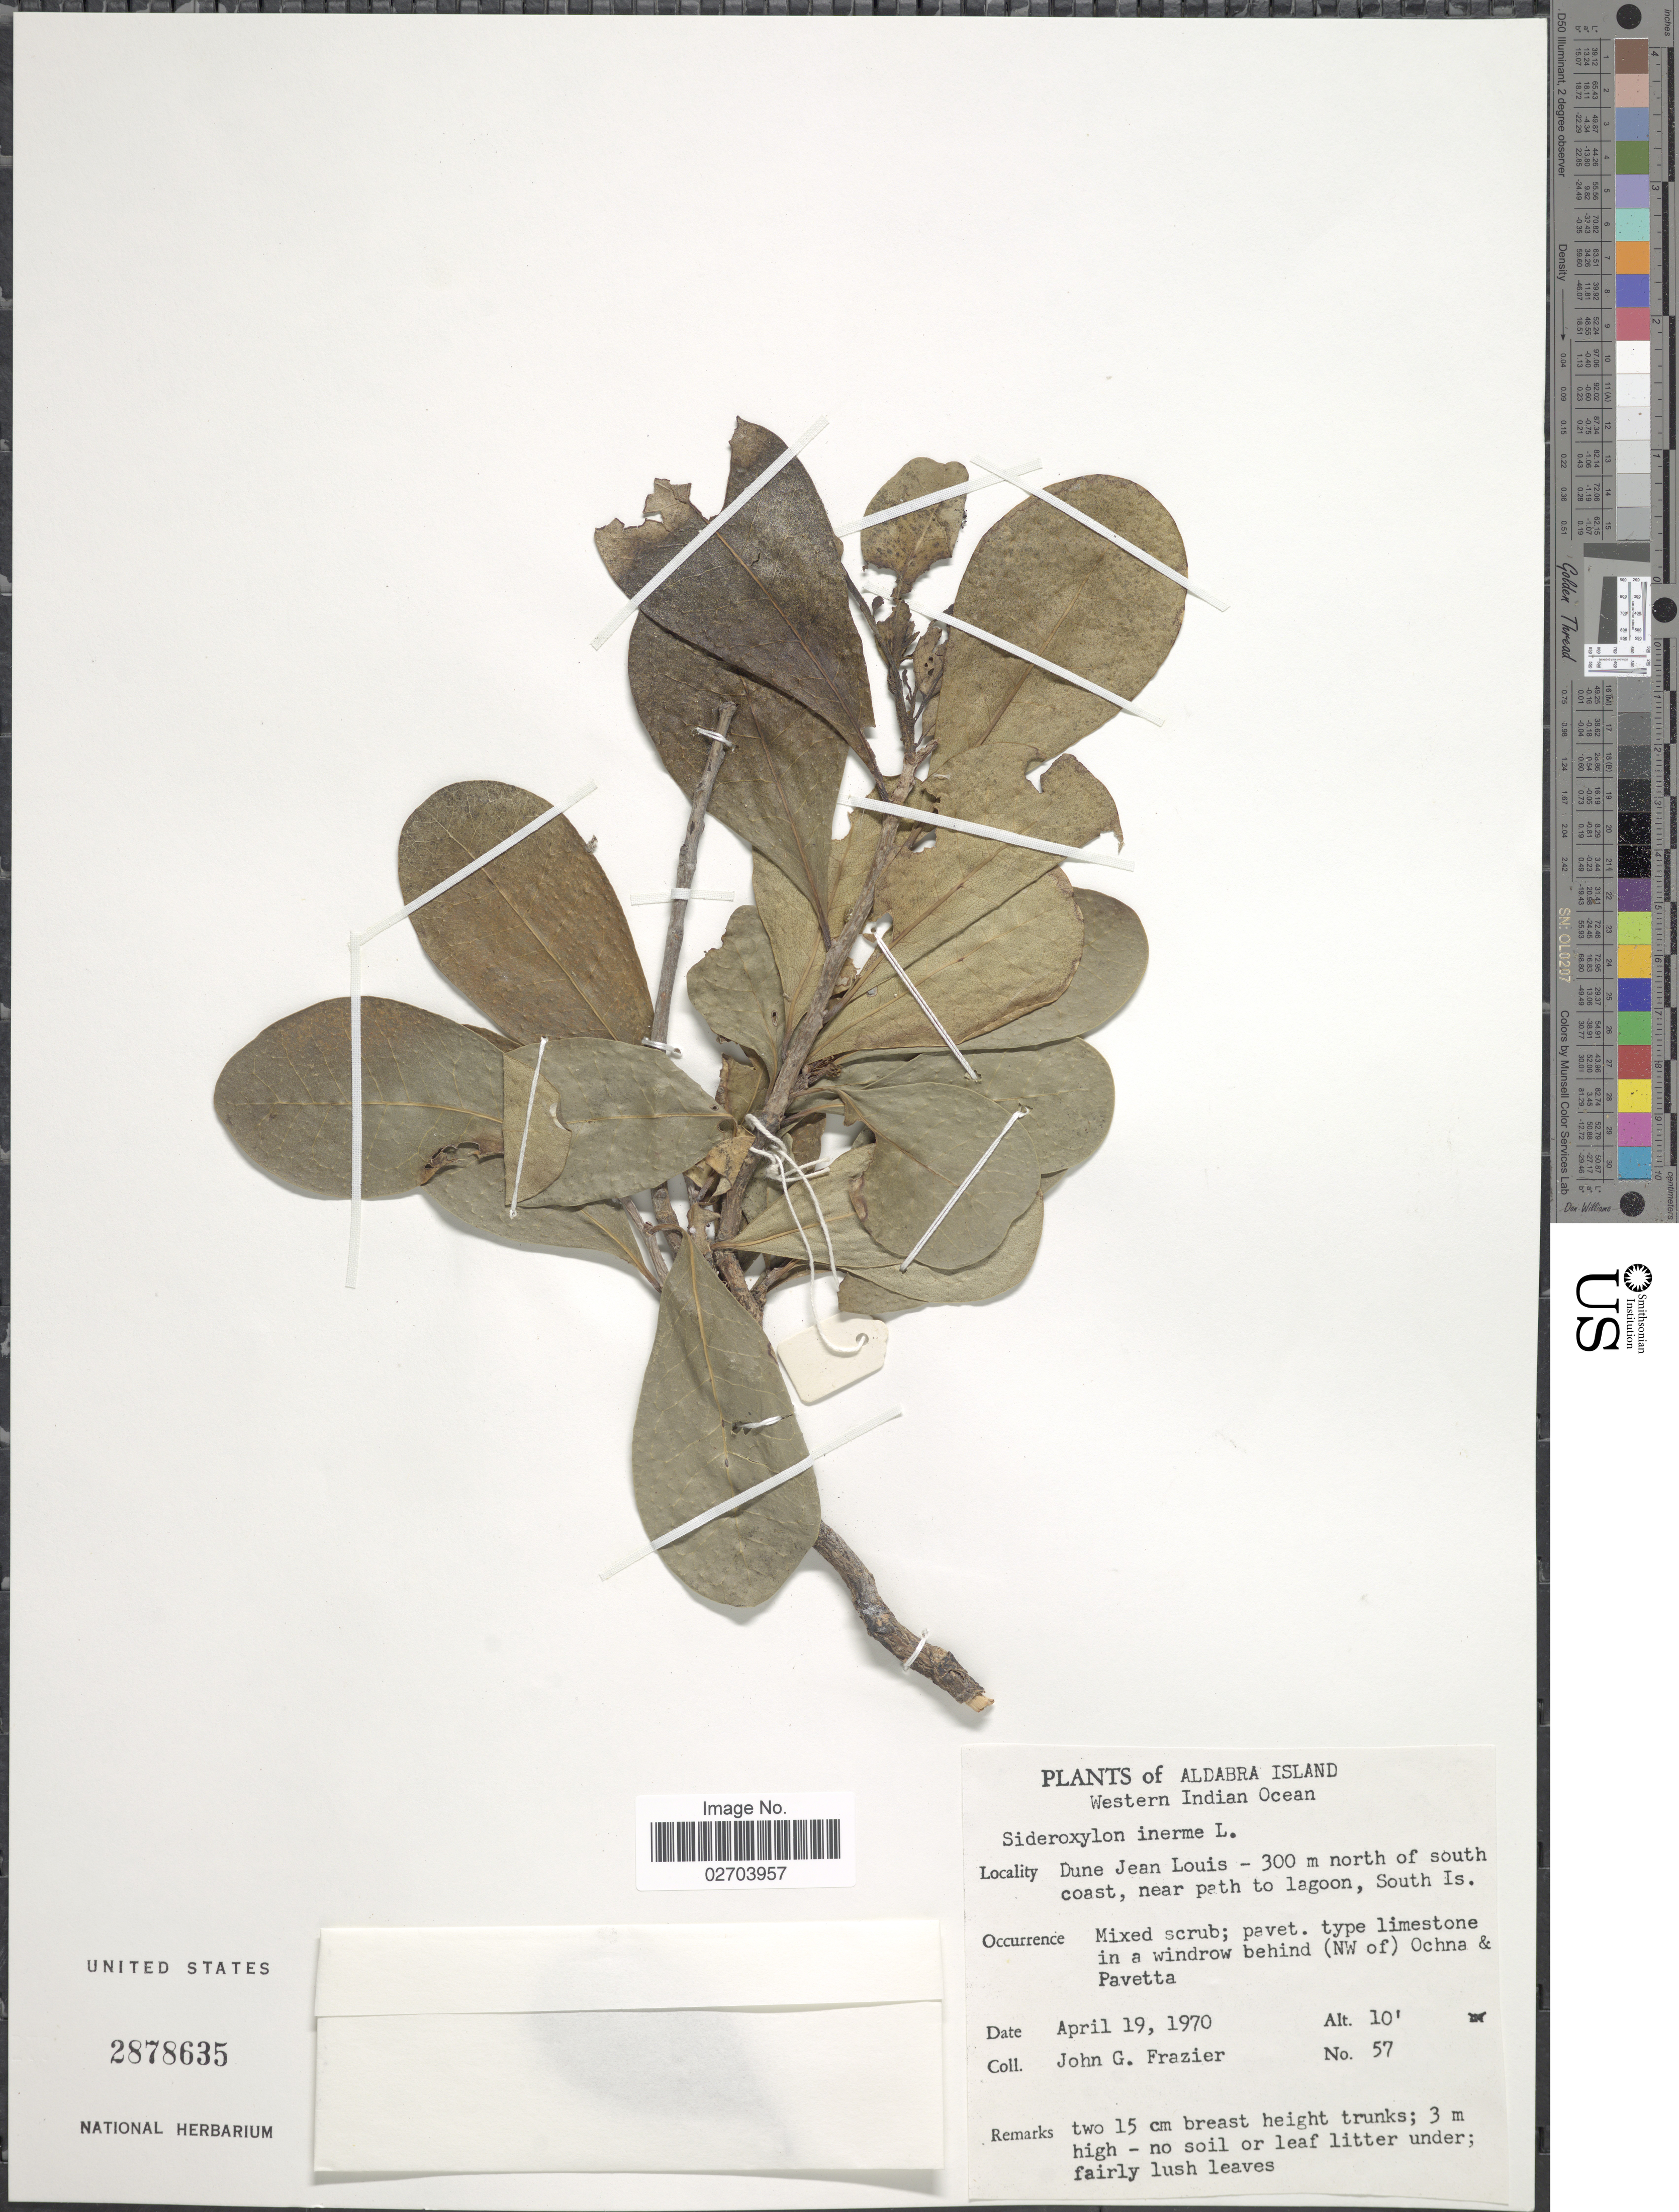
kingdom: Plantae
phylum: Tracheophyta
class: Magnoliopsida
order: Ericales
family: Sapotaceae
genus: Sideroxylon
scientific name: Sideroxylon inerme subsp. inerme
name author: L.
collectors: J. Frazier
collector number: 57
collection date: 1970-04-19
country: Seychelles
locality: Aldabra Island. Western Indian Ocean. Dune Jean Louis - 300 m north of south coast, near path to lagoon, South Is.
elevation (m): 3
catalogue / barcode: US 2878635